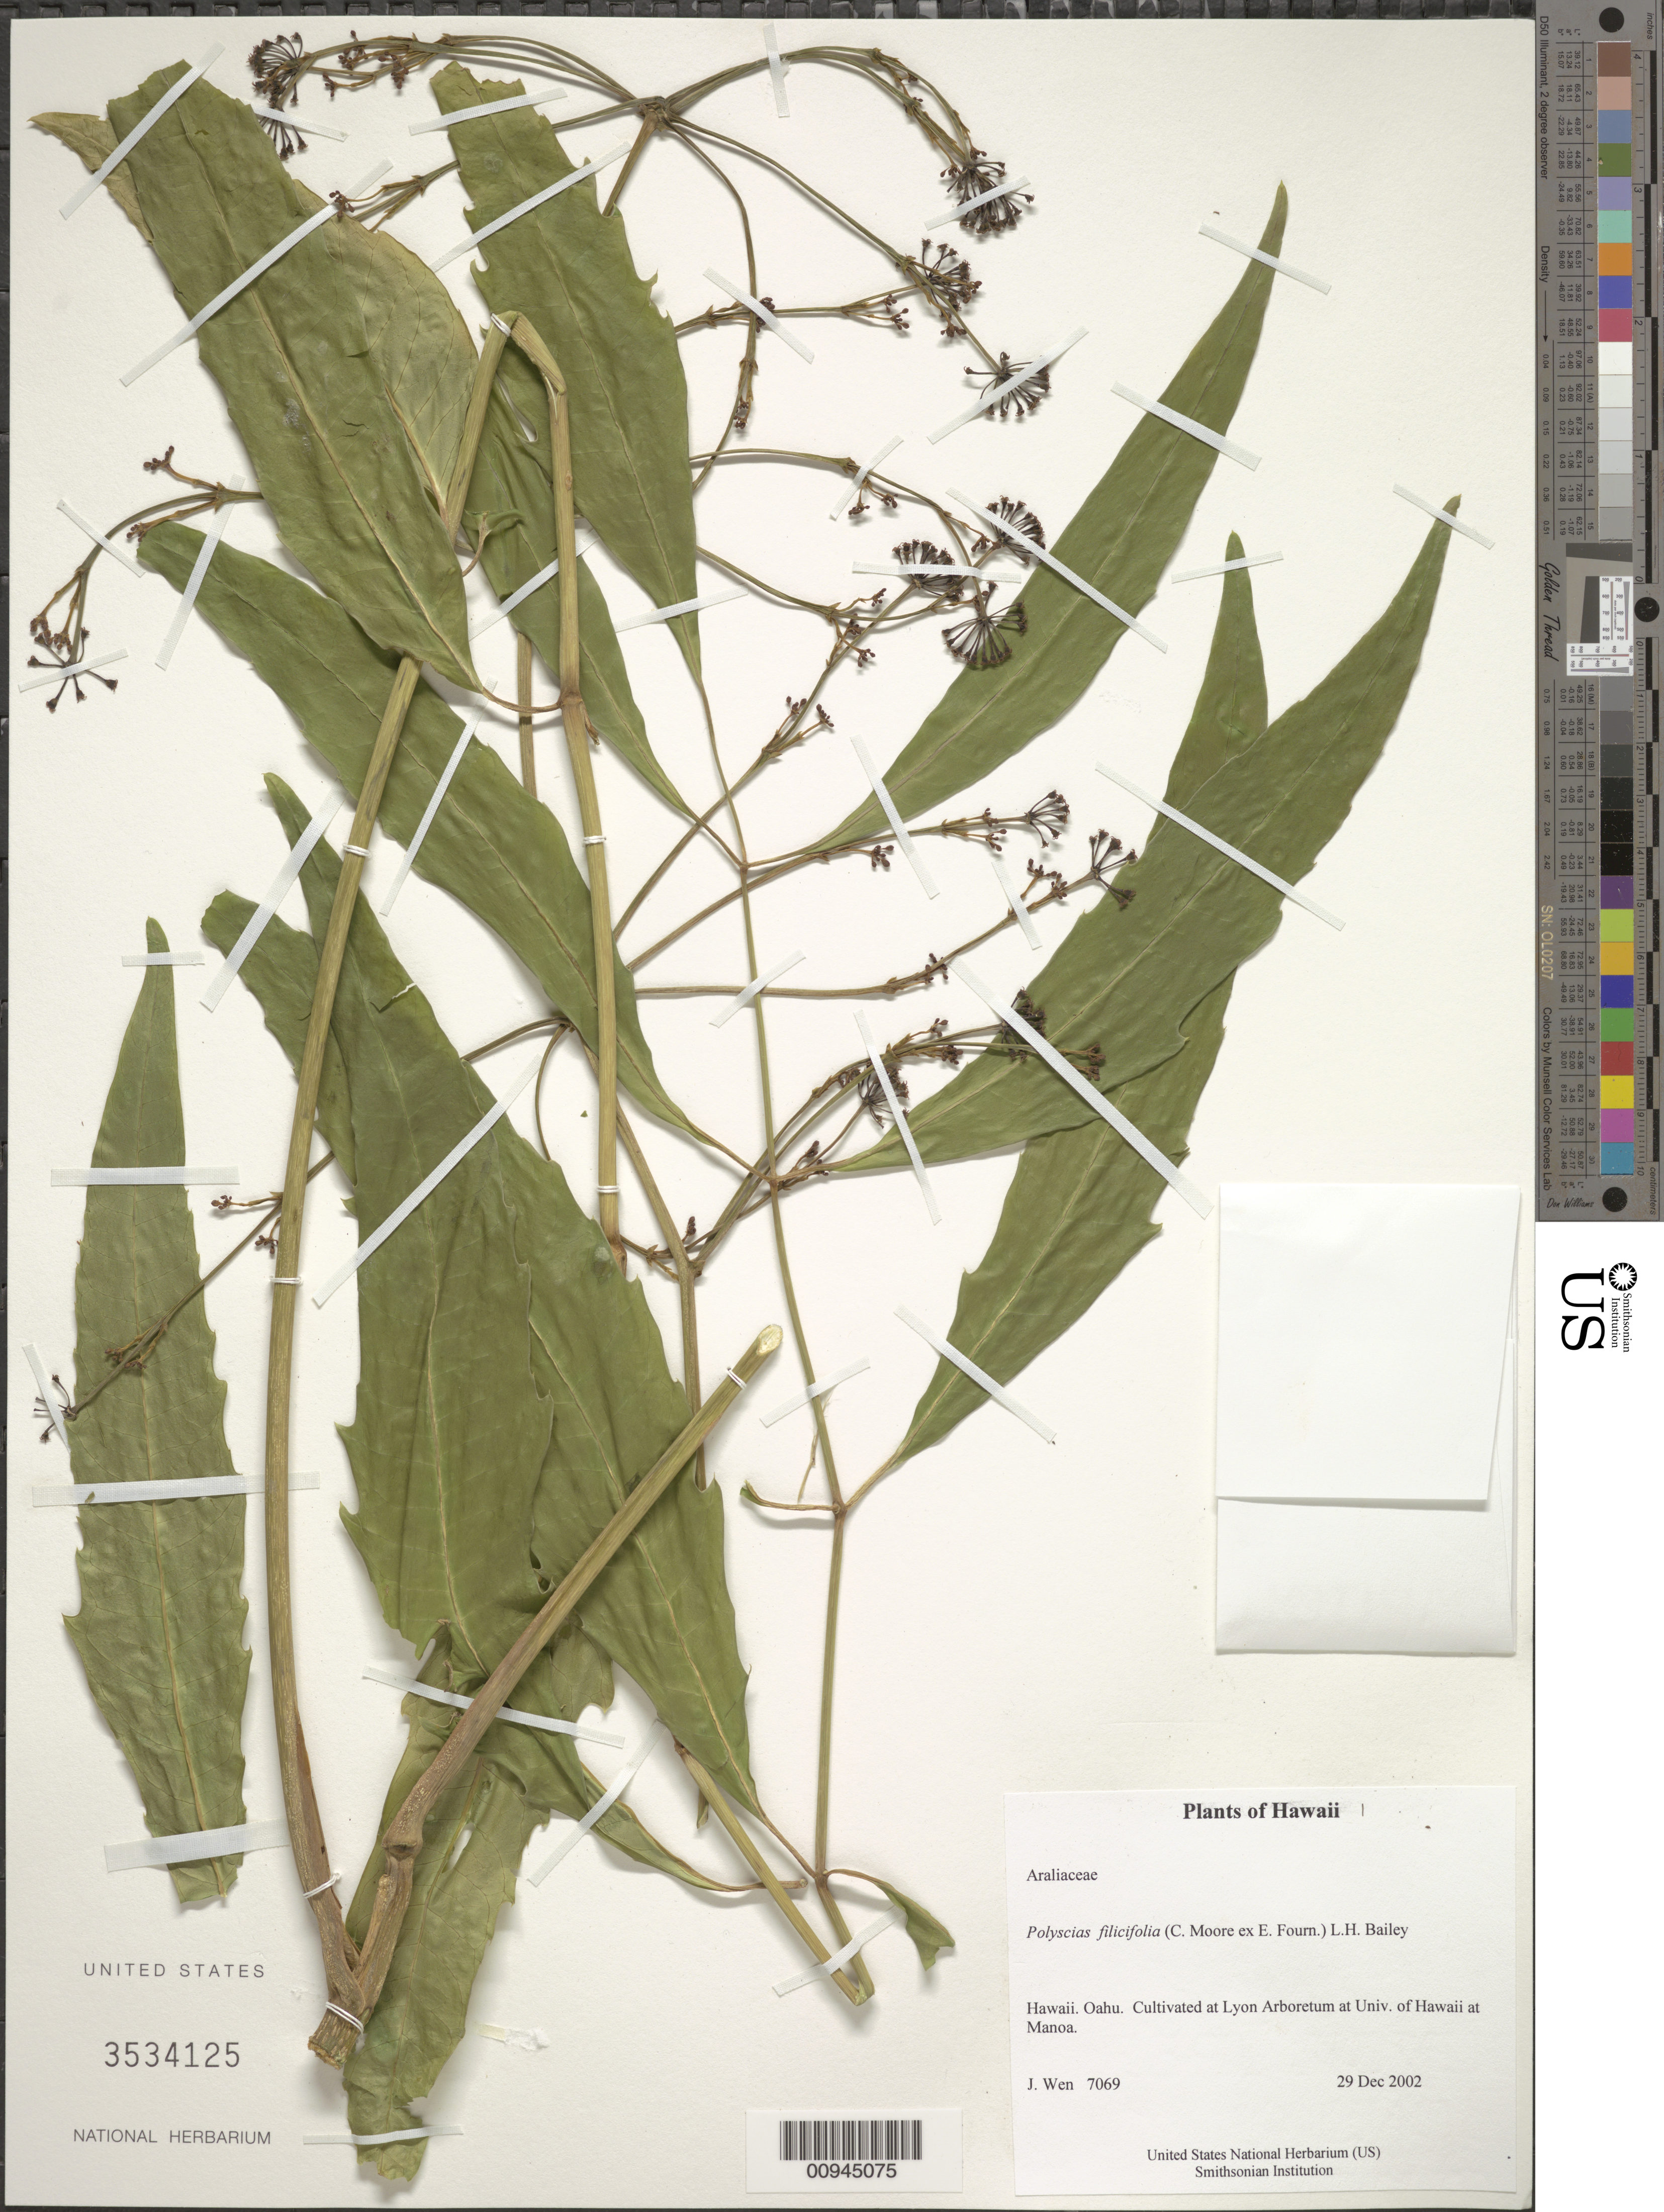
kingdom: Plantae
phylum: Tracheophyta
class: Magnoliopsida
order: Apiales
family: Araliaceae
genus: Polyscias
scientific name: Polyscias filicifolia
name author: (C. Moore ex E. Fourn.) L.H. Bailey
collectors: J. Wen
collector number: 7069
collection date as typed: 29 Dec 2002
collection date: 2002-12-29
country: United States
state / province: Hawaii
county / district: Honolulu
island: Oahu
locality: Oahu. Cultivated at Lyon Arboretum at Univ. of Hawaii at Manoa.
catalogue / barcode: US 3534125